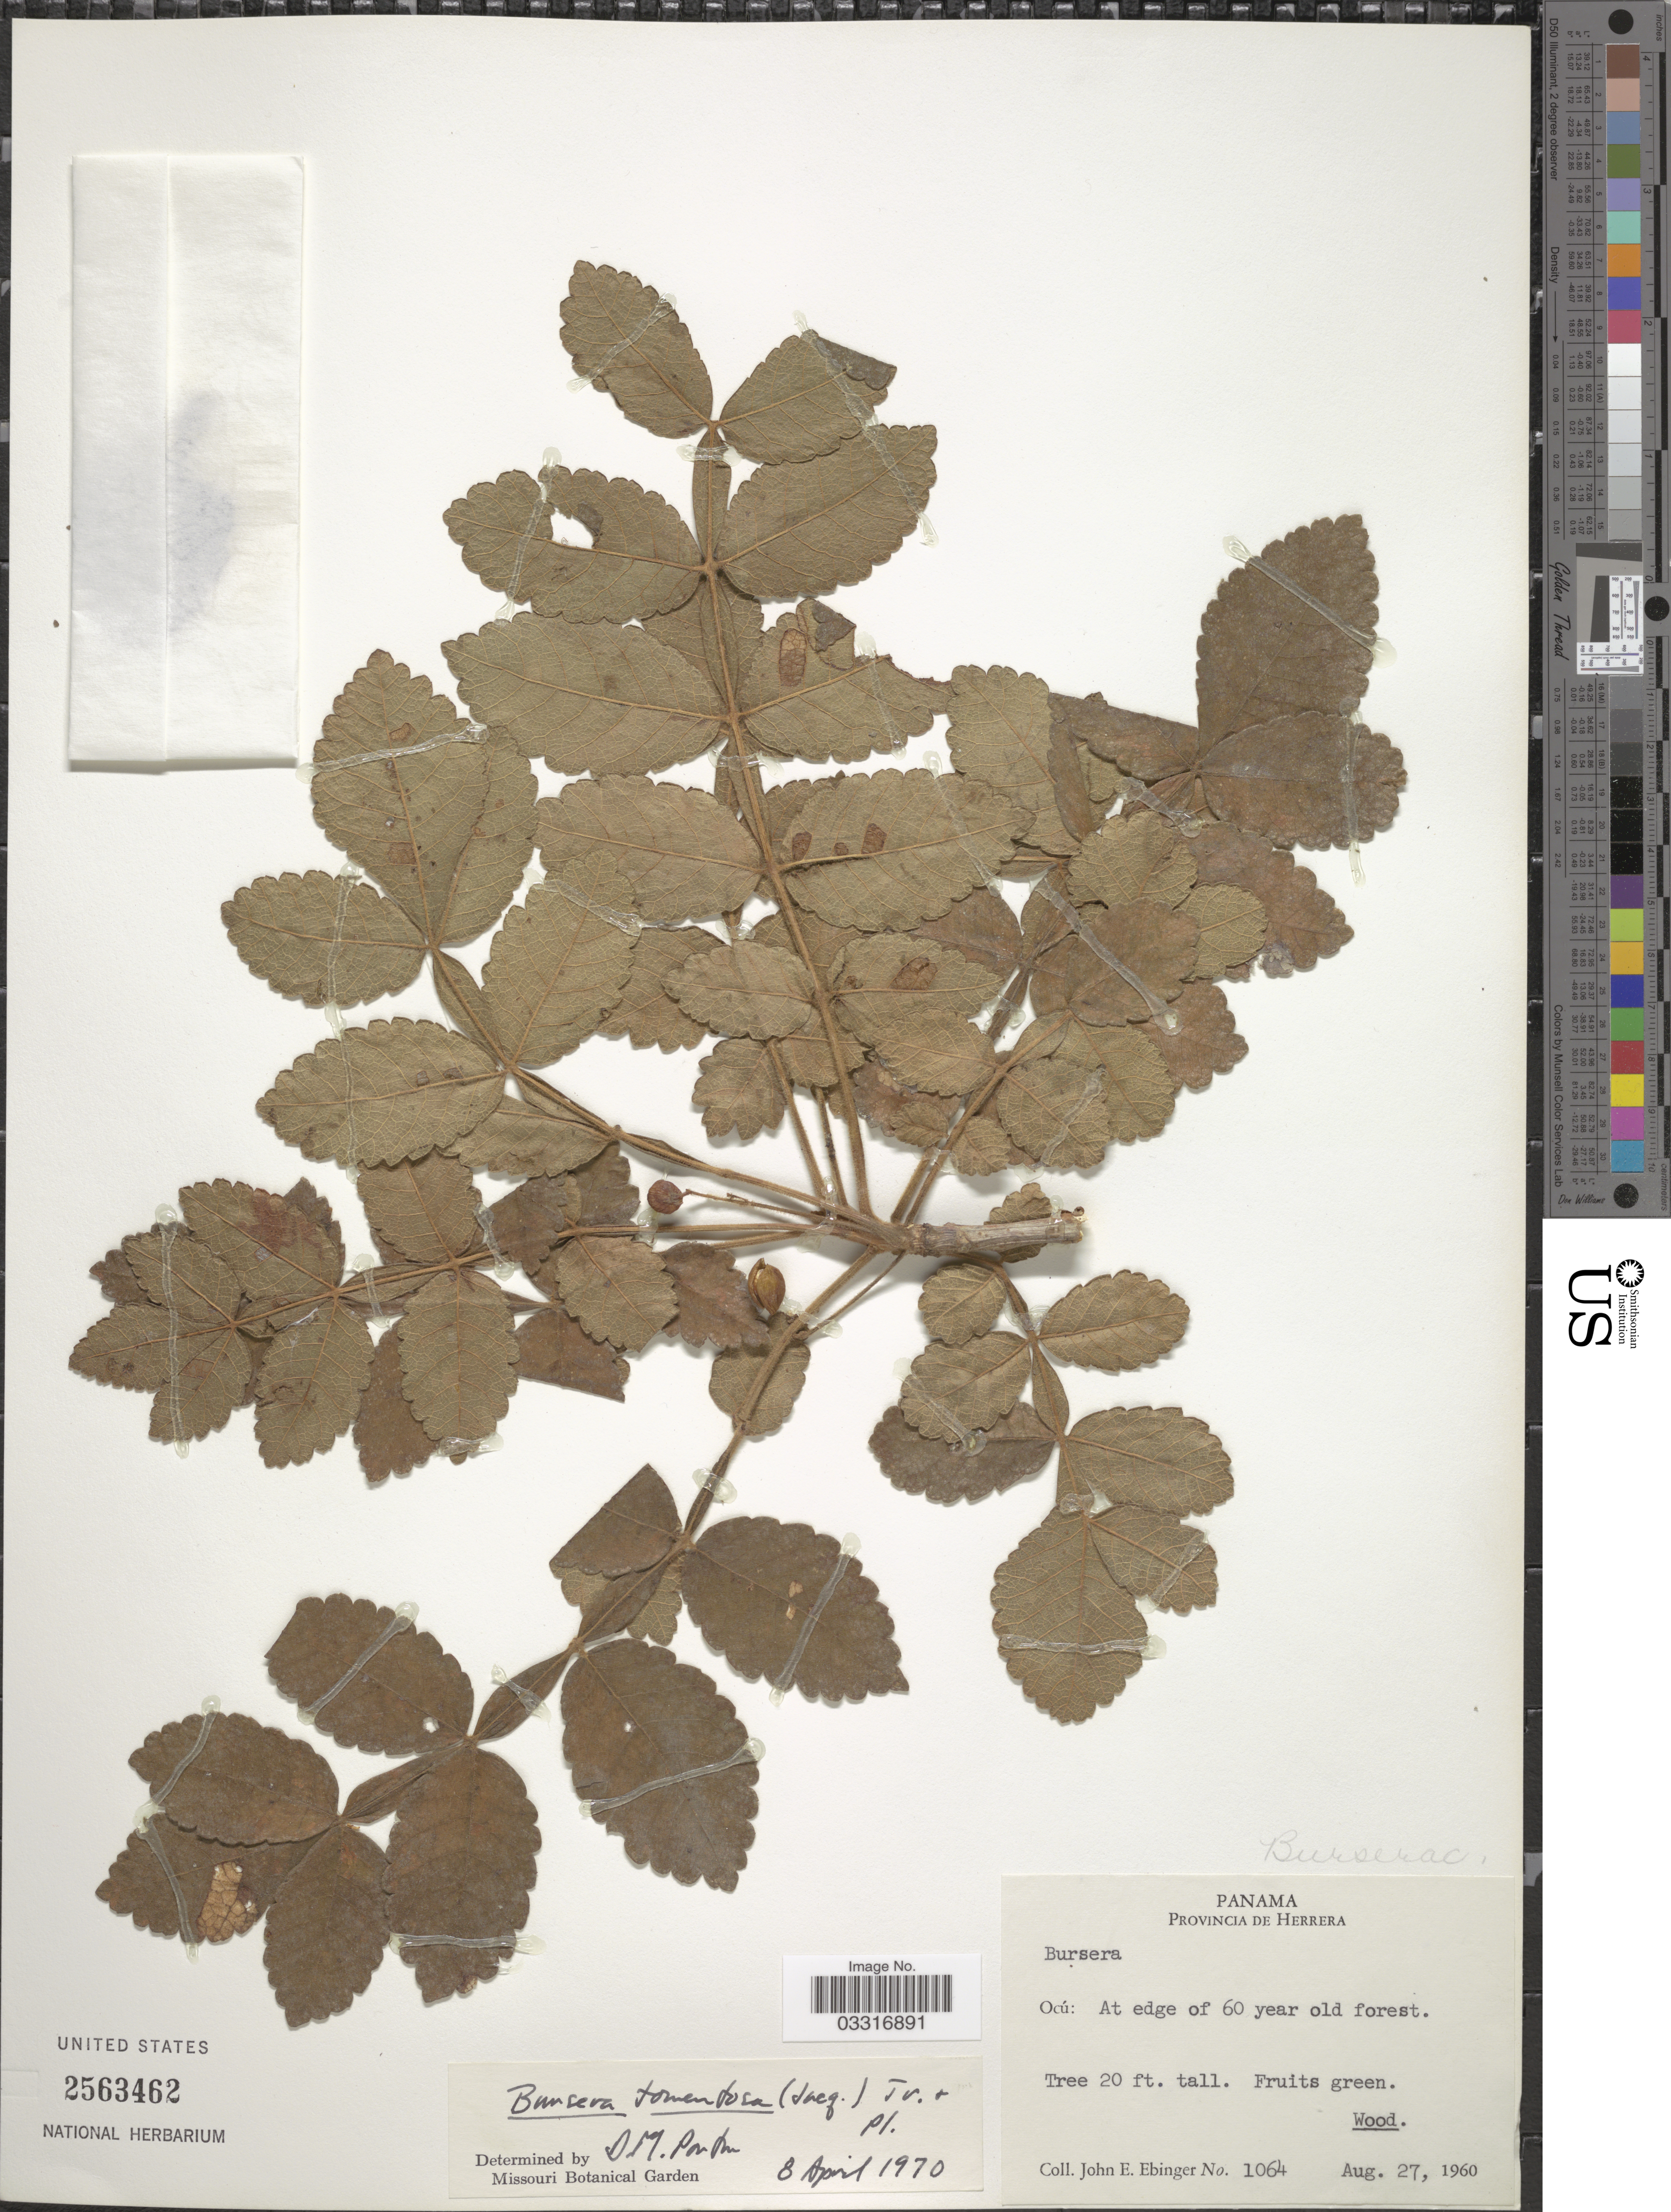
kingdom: Plantae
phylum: Tracheophyta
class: Magnoliopsida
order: Sapindales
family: Burseraceae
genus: Bursera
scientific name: Bursera tomentosa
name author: (Jacq.) Triana & Planch.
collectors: J. Ebinger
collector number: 1064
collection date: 1960-08-27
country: Panama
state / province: Herrera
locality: Ocú: At edge of 60 year old forest.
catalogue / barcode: US 2563462